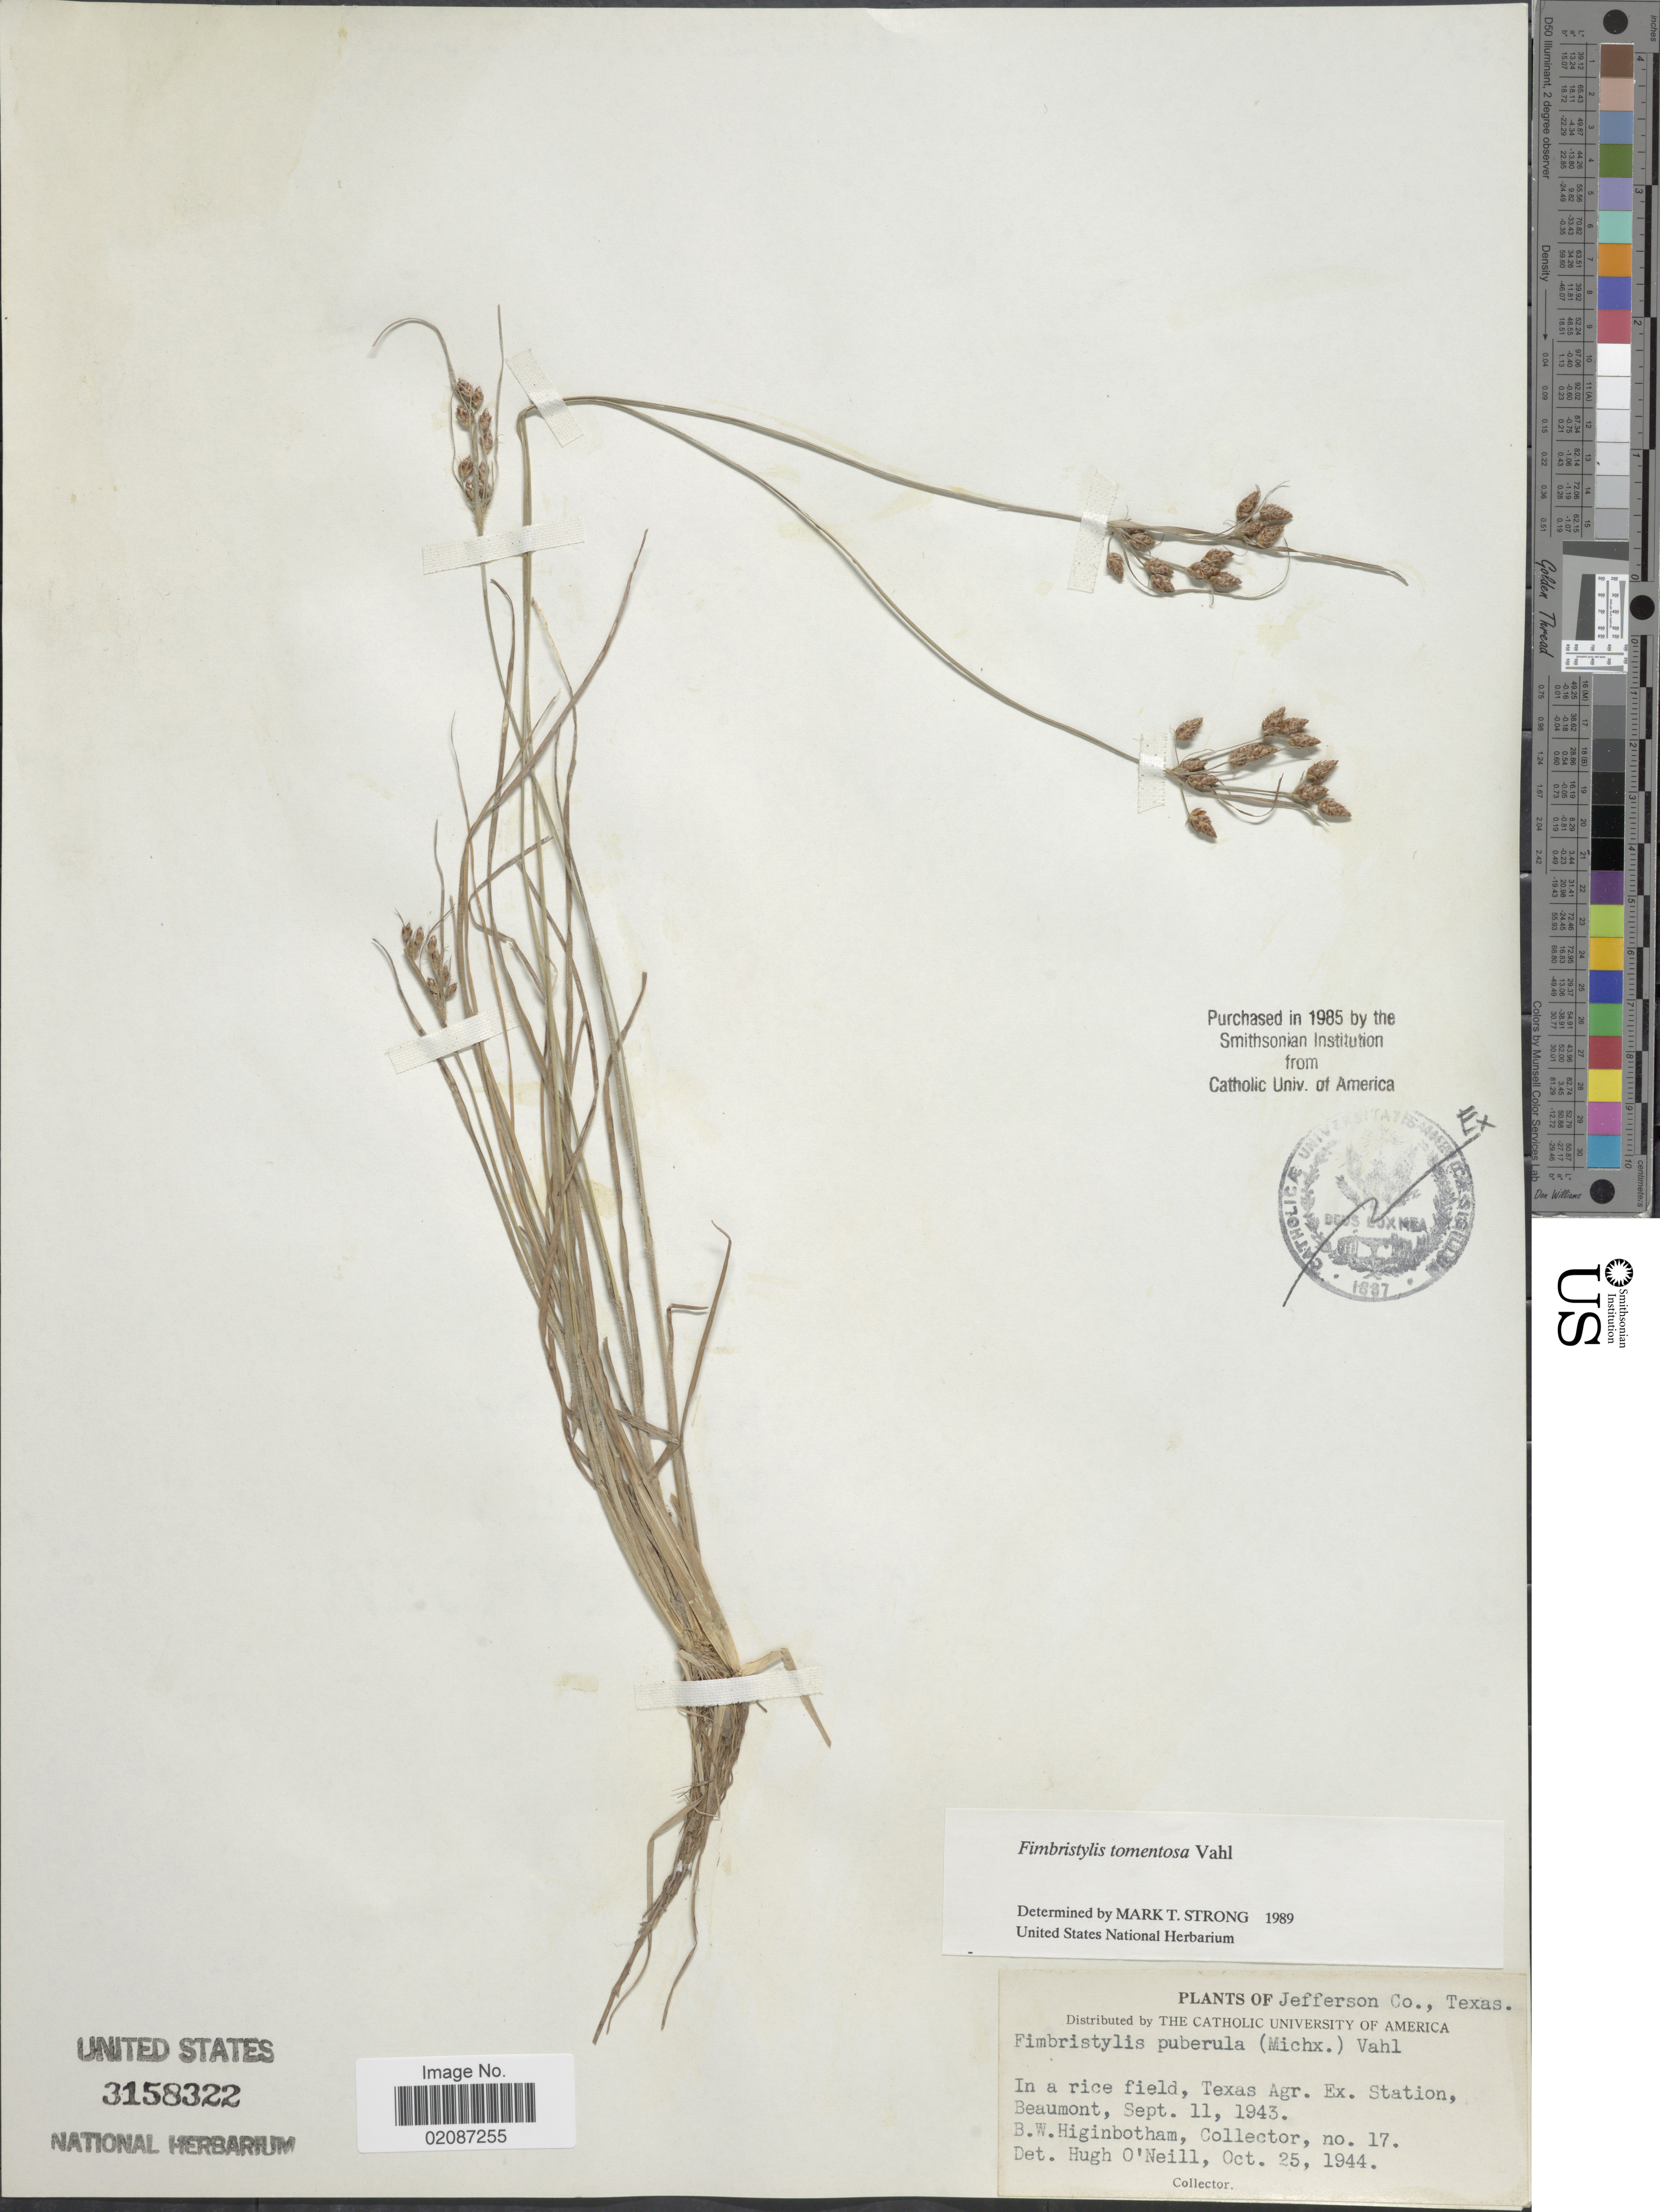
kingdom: Plantae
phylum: Tracheophyta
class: Liliopsida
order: Poales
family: Cyperaceae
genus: Fimbristylis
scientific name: Fimbristylis tomentosa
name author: Vahl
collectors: B. Higinbotham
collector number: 17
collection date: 1944-10-25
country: United States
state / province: Texas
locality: Jefferson Co., in a rice field, Texas Agr. Ex. Station, Beaumont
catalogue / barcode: US 3158322